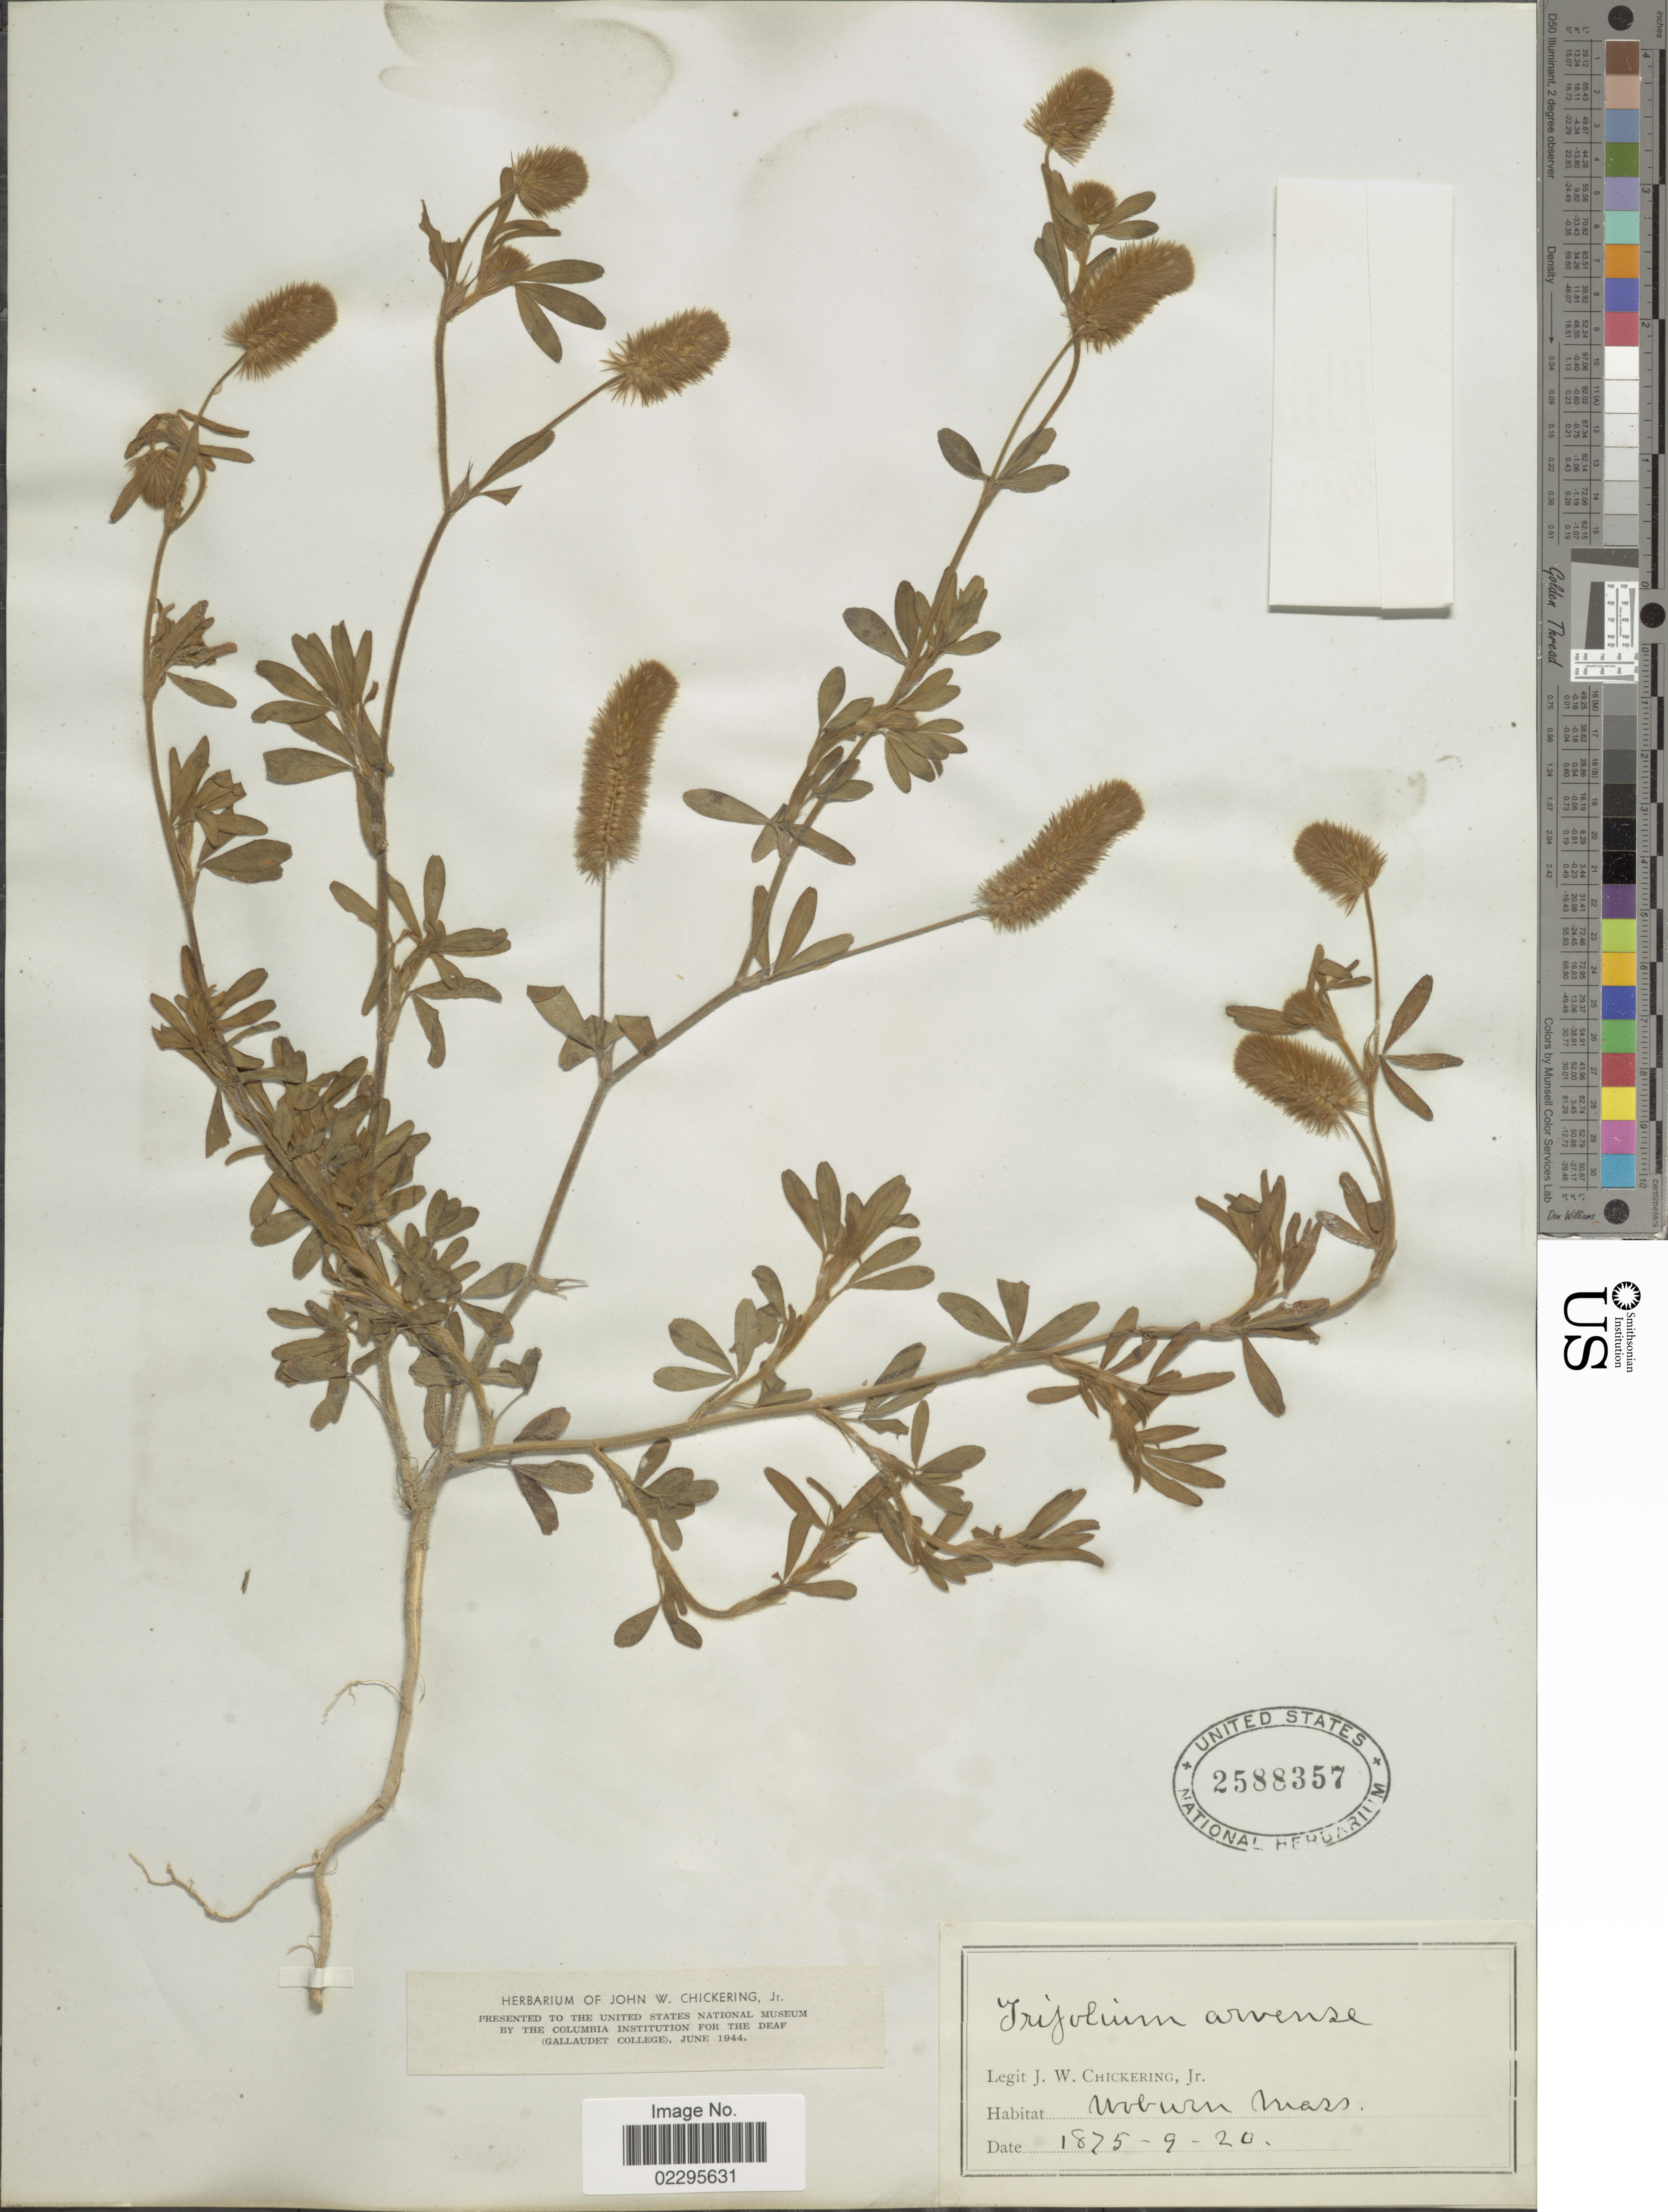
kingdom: Plantae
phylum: Tracheophyta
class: Magnoliopsida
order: Fabales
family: Fabaceae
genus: Trifolium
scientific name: Trifolium arvense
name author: L.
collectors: J. W. Chickering Jr.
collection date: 1875-09-20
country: United States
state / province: Massachusetts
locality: Woburn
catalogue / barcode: US 2588357